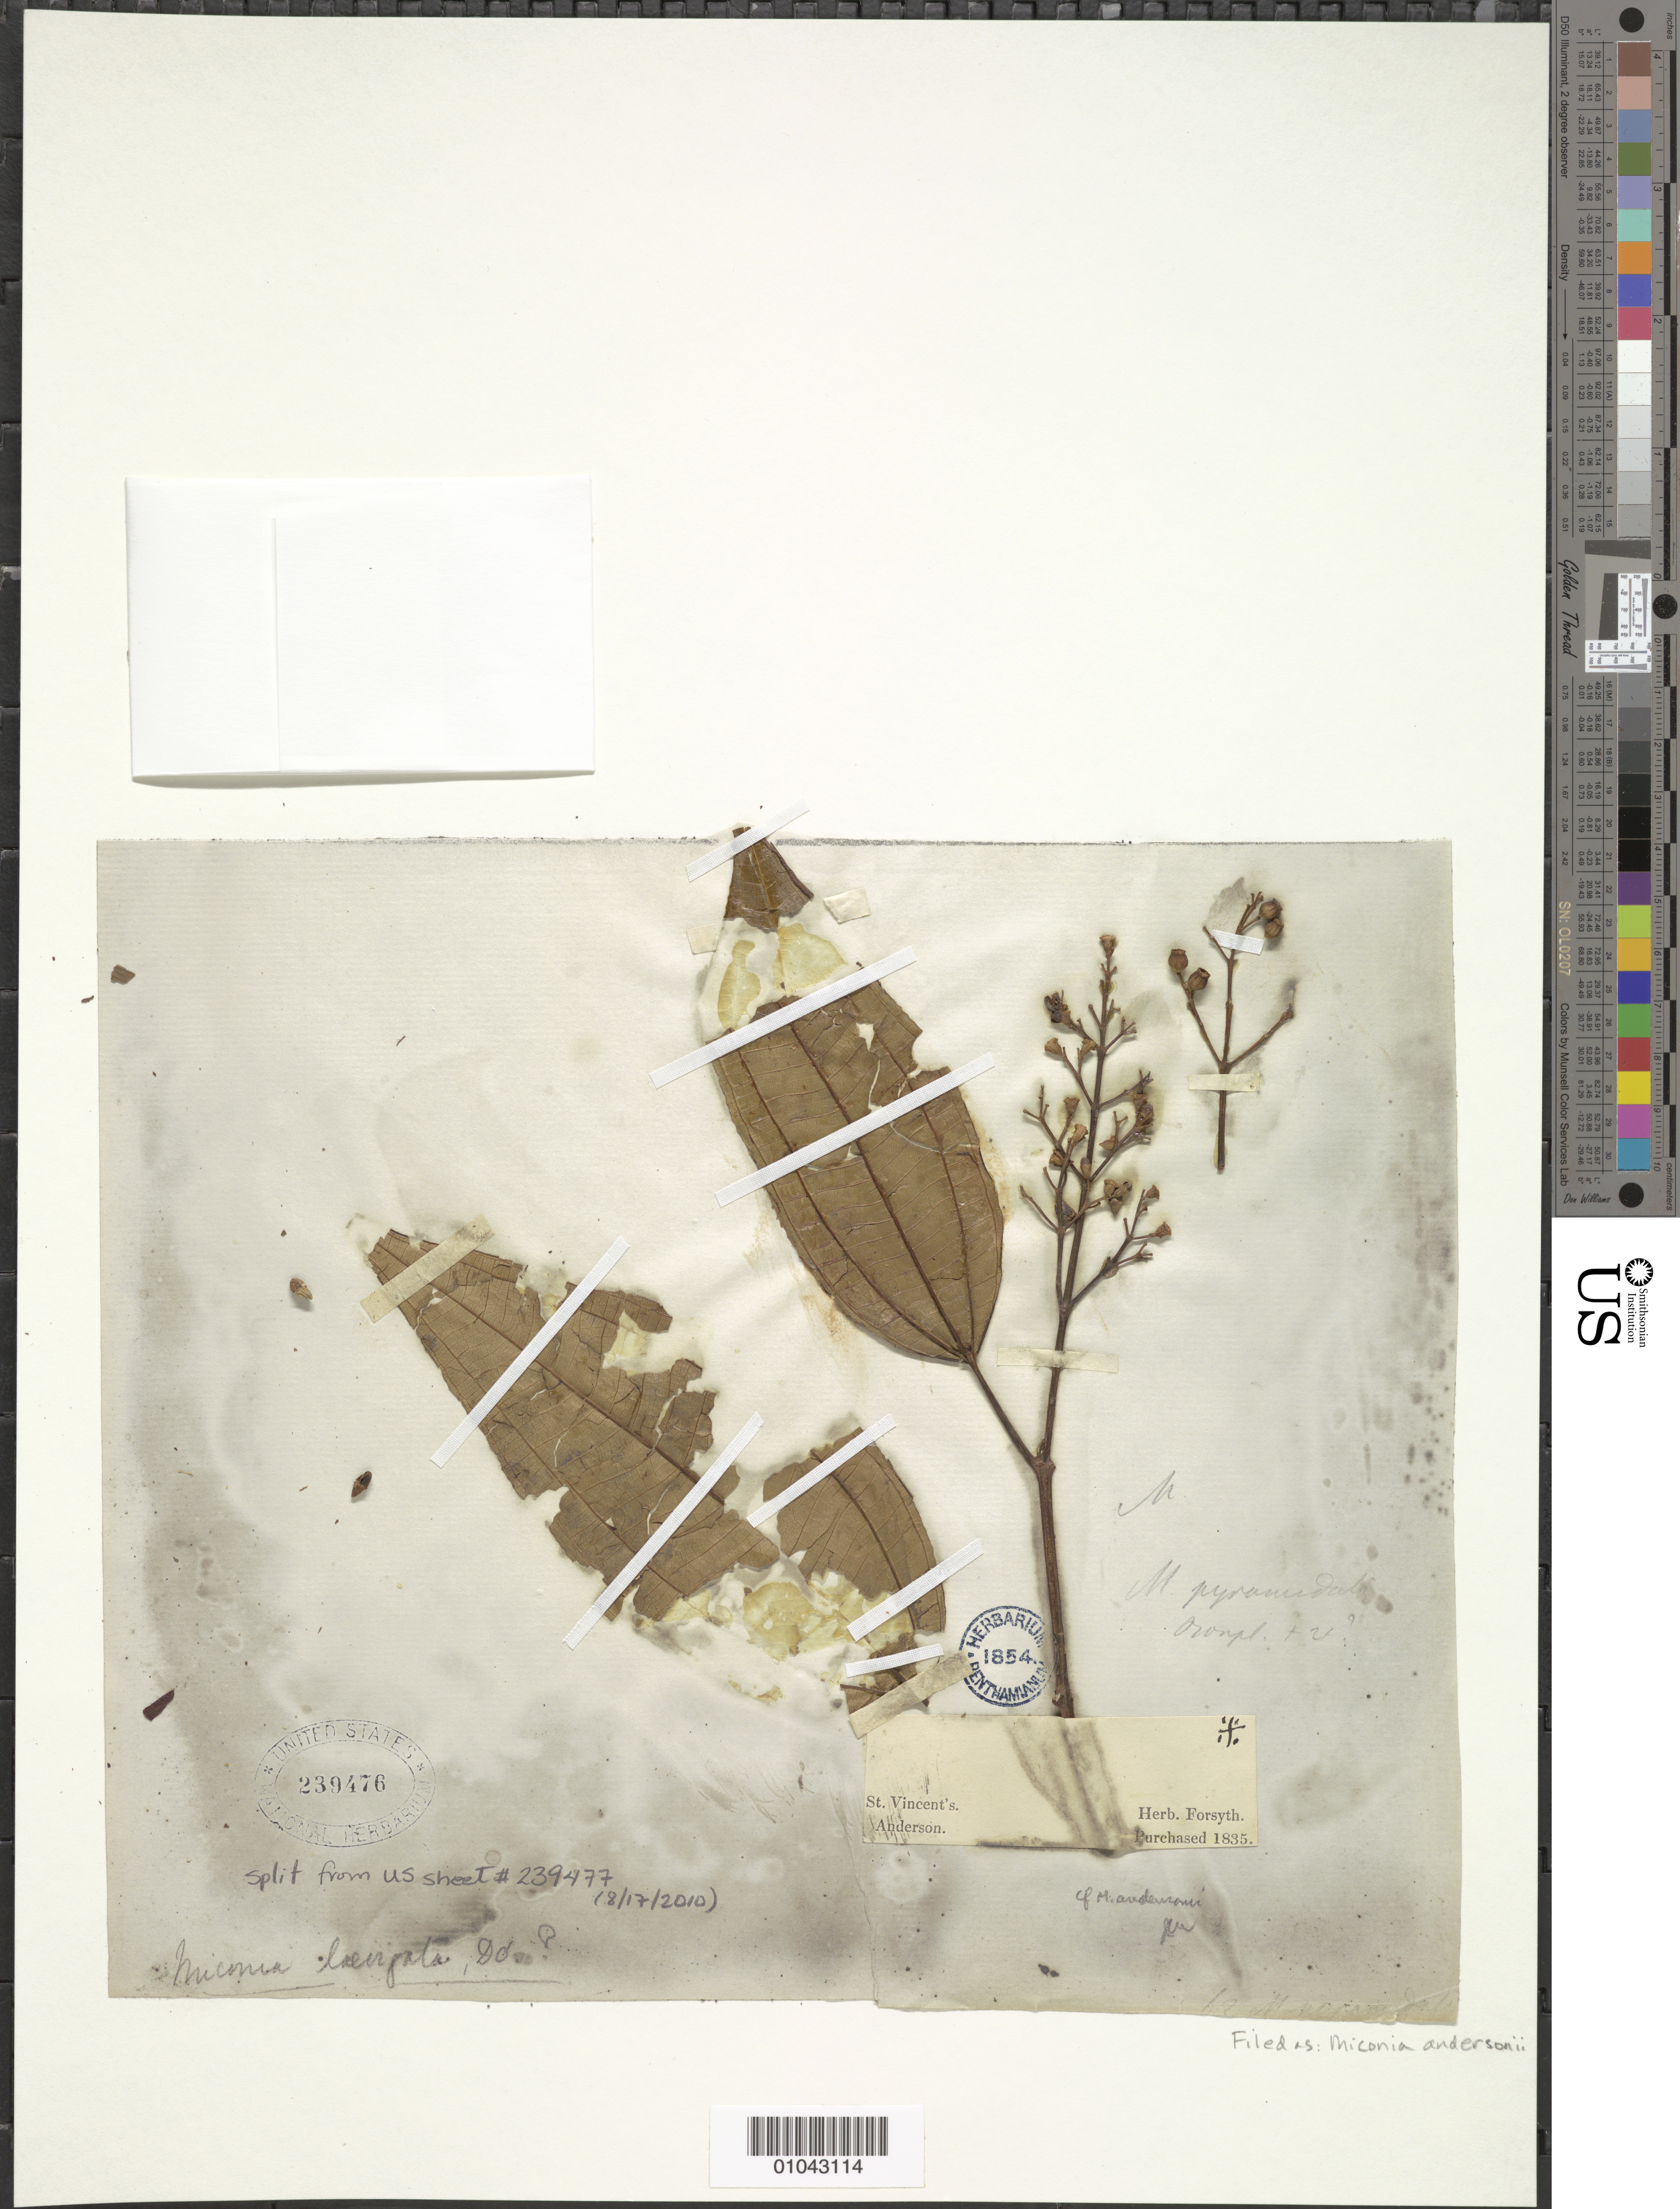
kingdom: Plantae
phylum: Tracheophyta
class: Magnoliopsida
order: Myrtales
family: Melastomataceae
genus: Miconia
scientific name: Miconia andersonii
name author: Fawc. & Rendle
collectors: -- Anderson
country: St. Vincent - Grenadines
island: St. Vincent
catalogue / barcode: US 239476